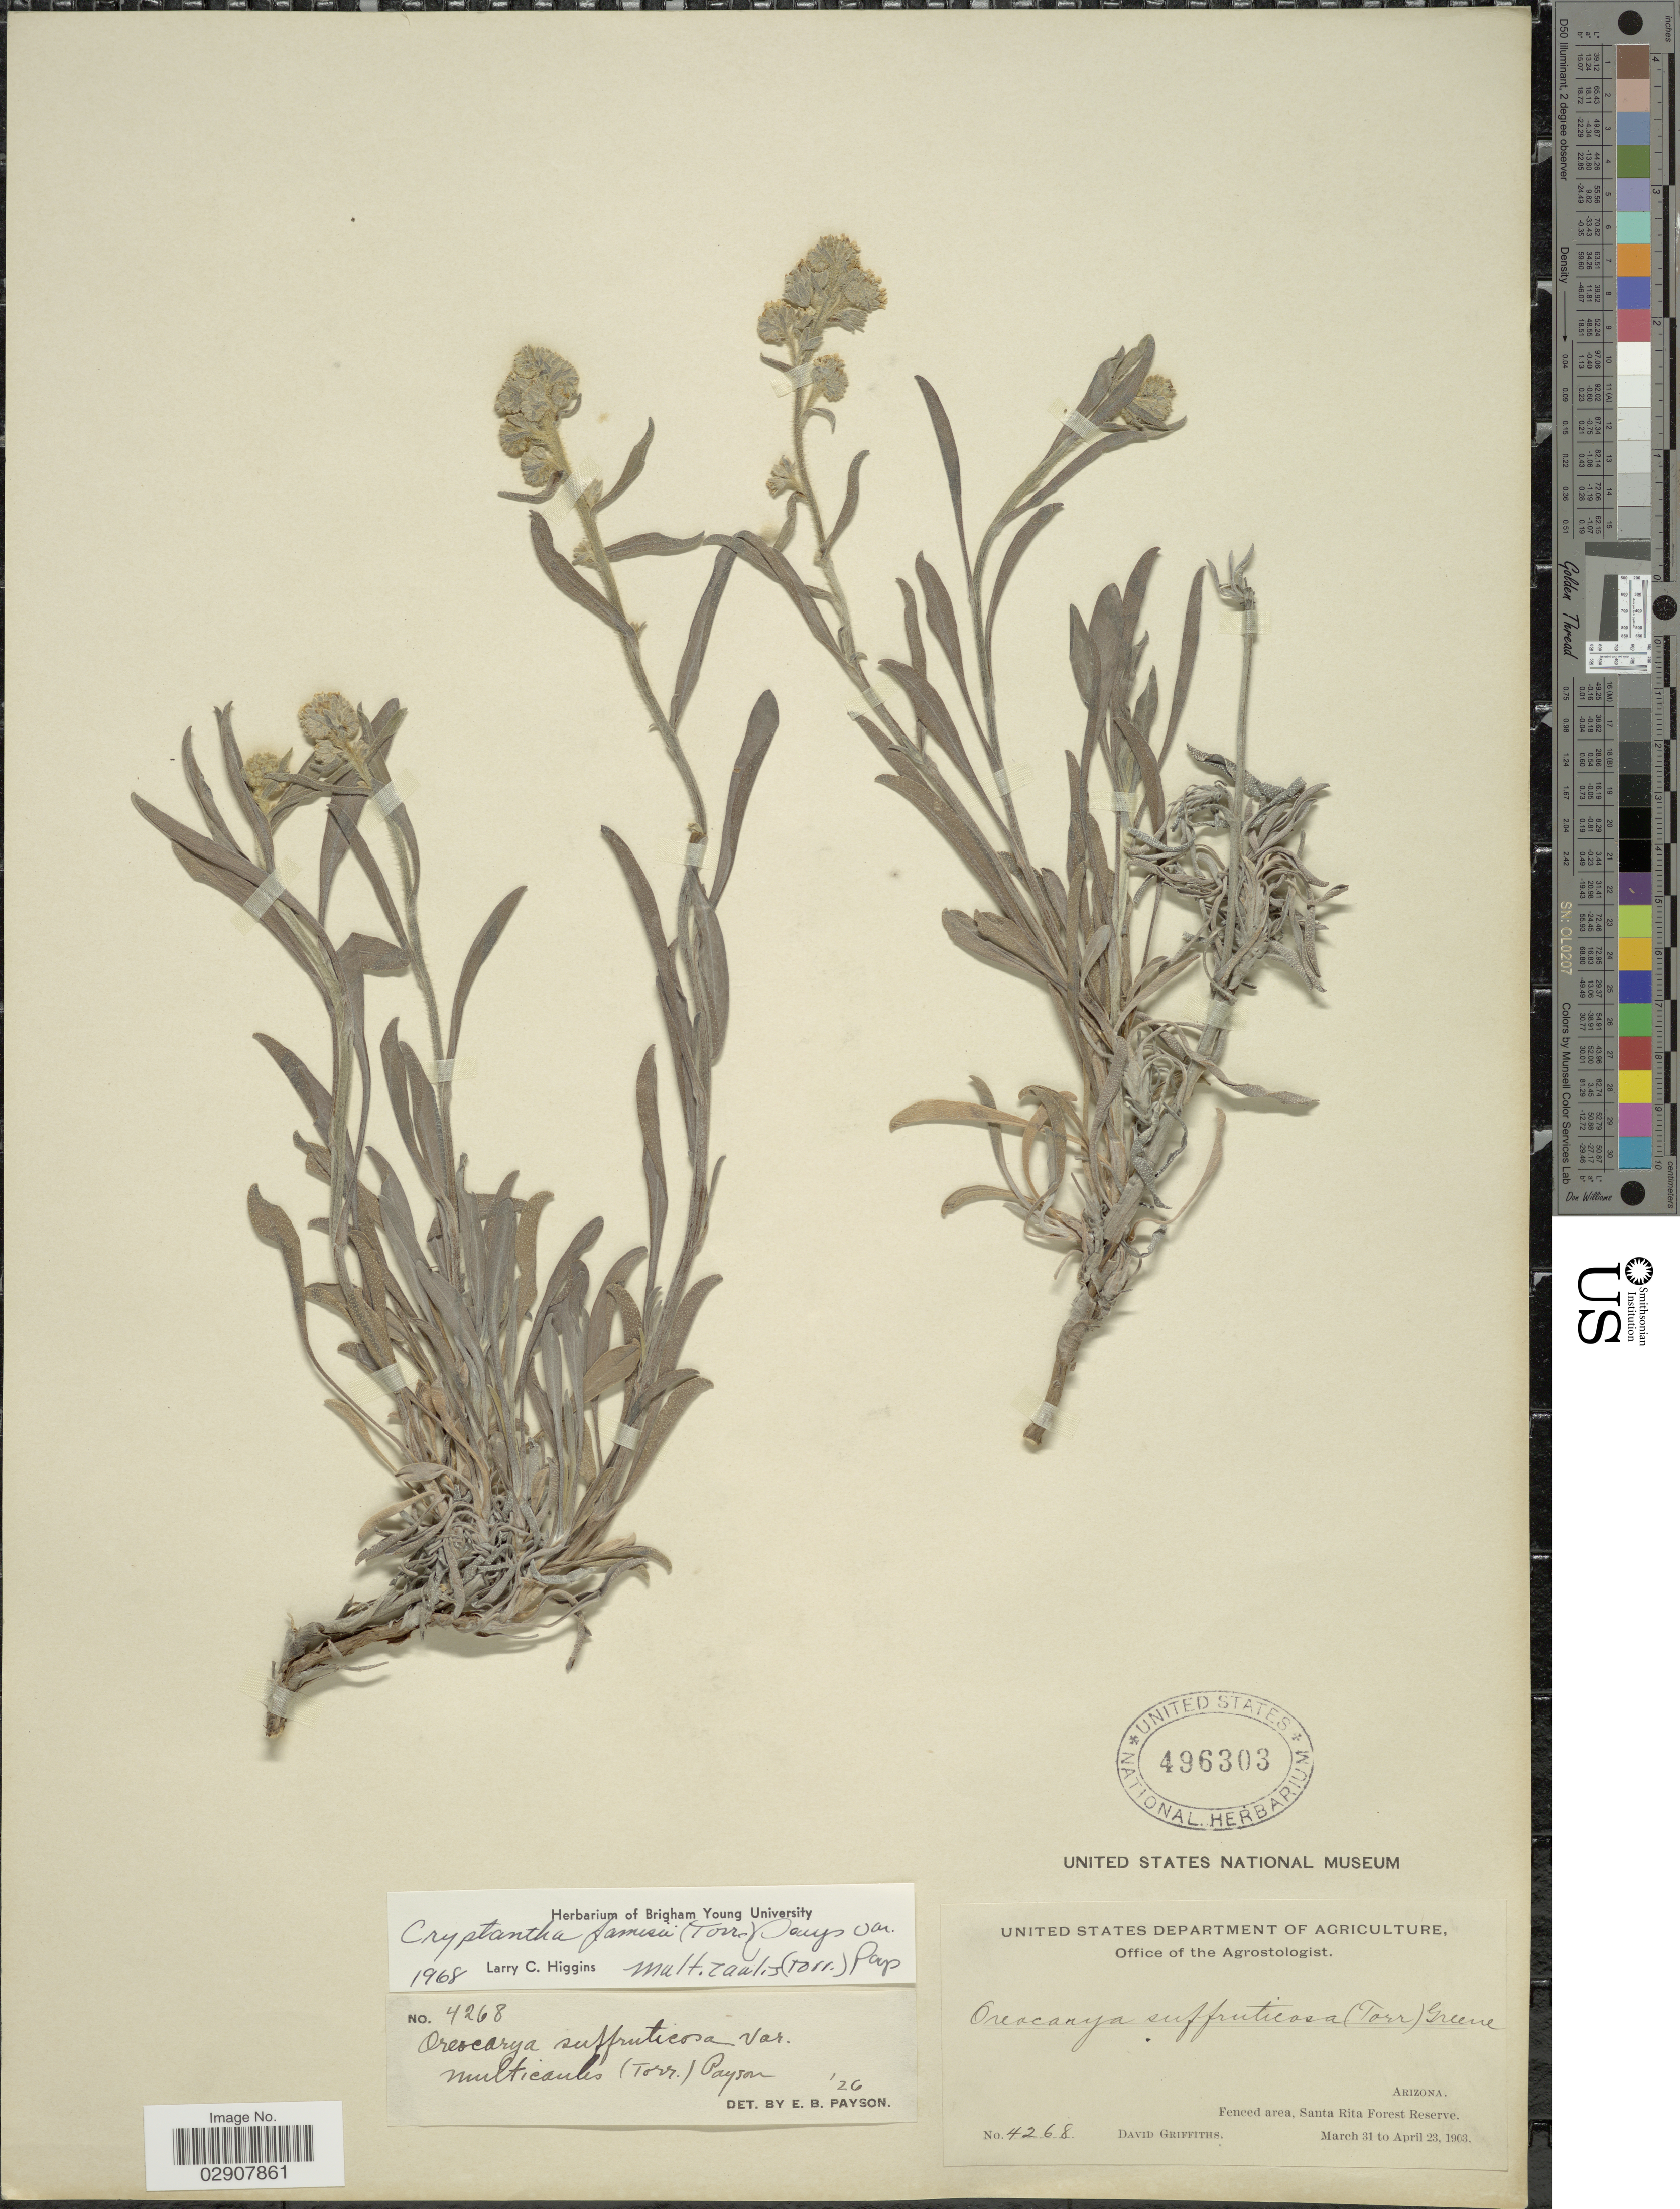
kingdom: Plantae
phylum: Tracheophyta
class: Magnoliopsida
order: Boraginales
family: Boraginaceae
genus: Cryptantha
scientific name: Cryptantha jamesii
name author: (Torr.) Payson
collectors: D. Griffiths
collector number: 4268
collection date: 1903-03-31/1903-04-23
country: United States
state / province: Arizona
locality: Fenced area, Santa Rita Forest Reserve. Arizona.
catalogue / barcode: US 496303